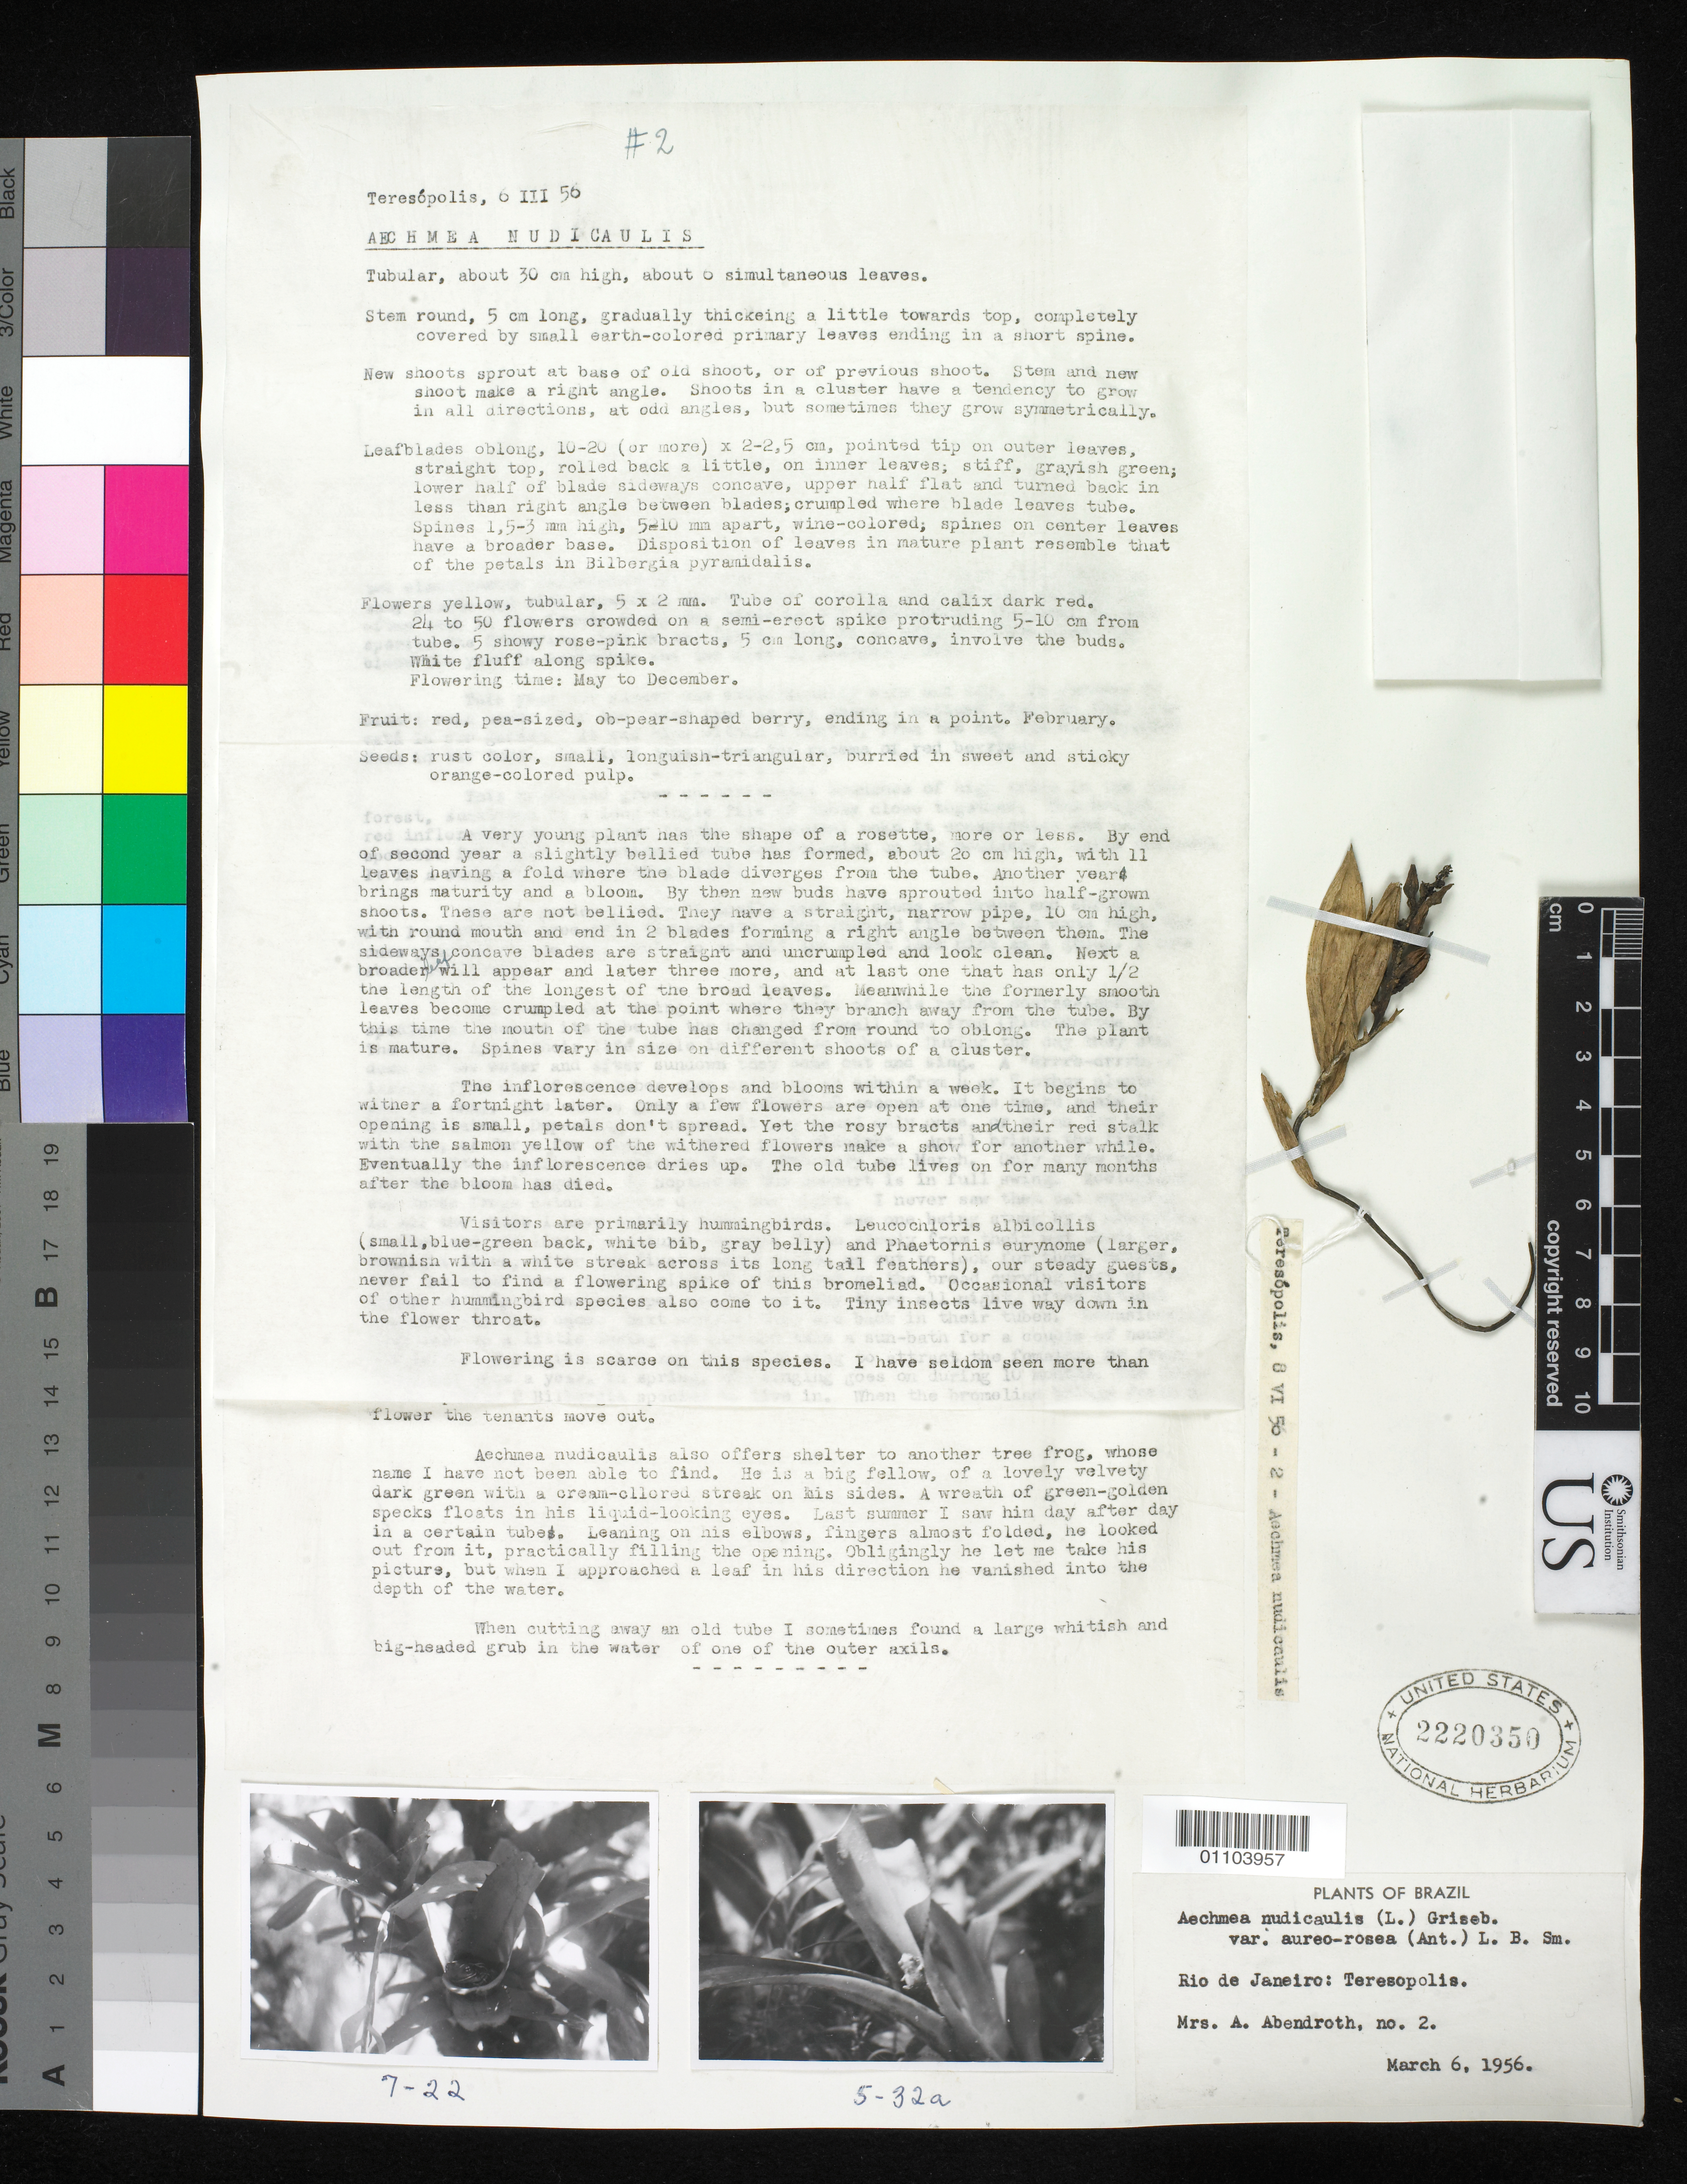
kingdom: Plantae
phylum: Tracheophyta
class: Liliopsida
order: Poales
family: Bromeliaceae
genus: Aechmea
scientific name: Aechmea nudicaulis var. aureorosea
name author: (Antoine) L.B. Sm.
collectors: A. Abendroth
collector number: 2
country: Brazil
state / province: Rio de Janeiro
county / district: Teresópolis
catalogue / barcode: US 2220350